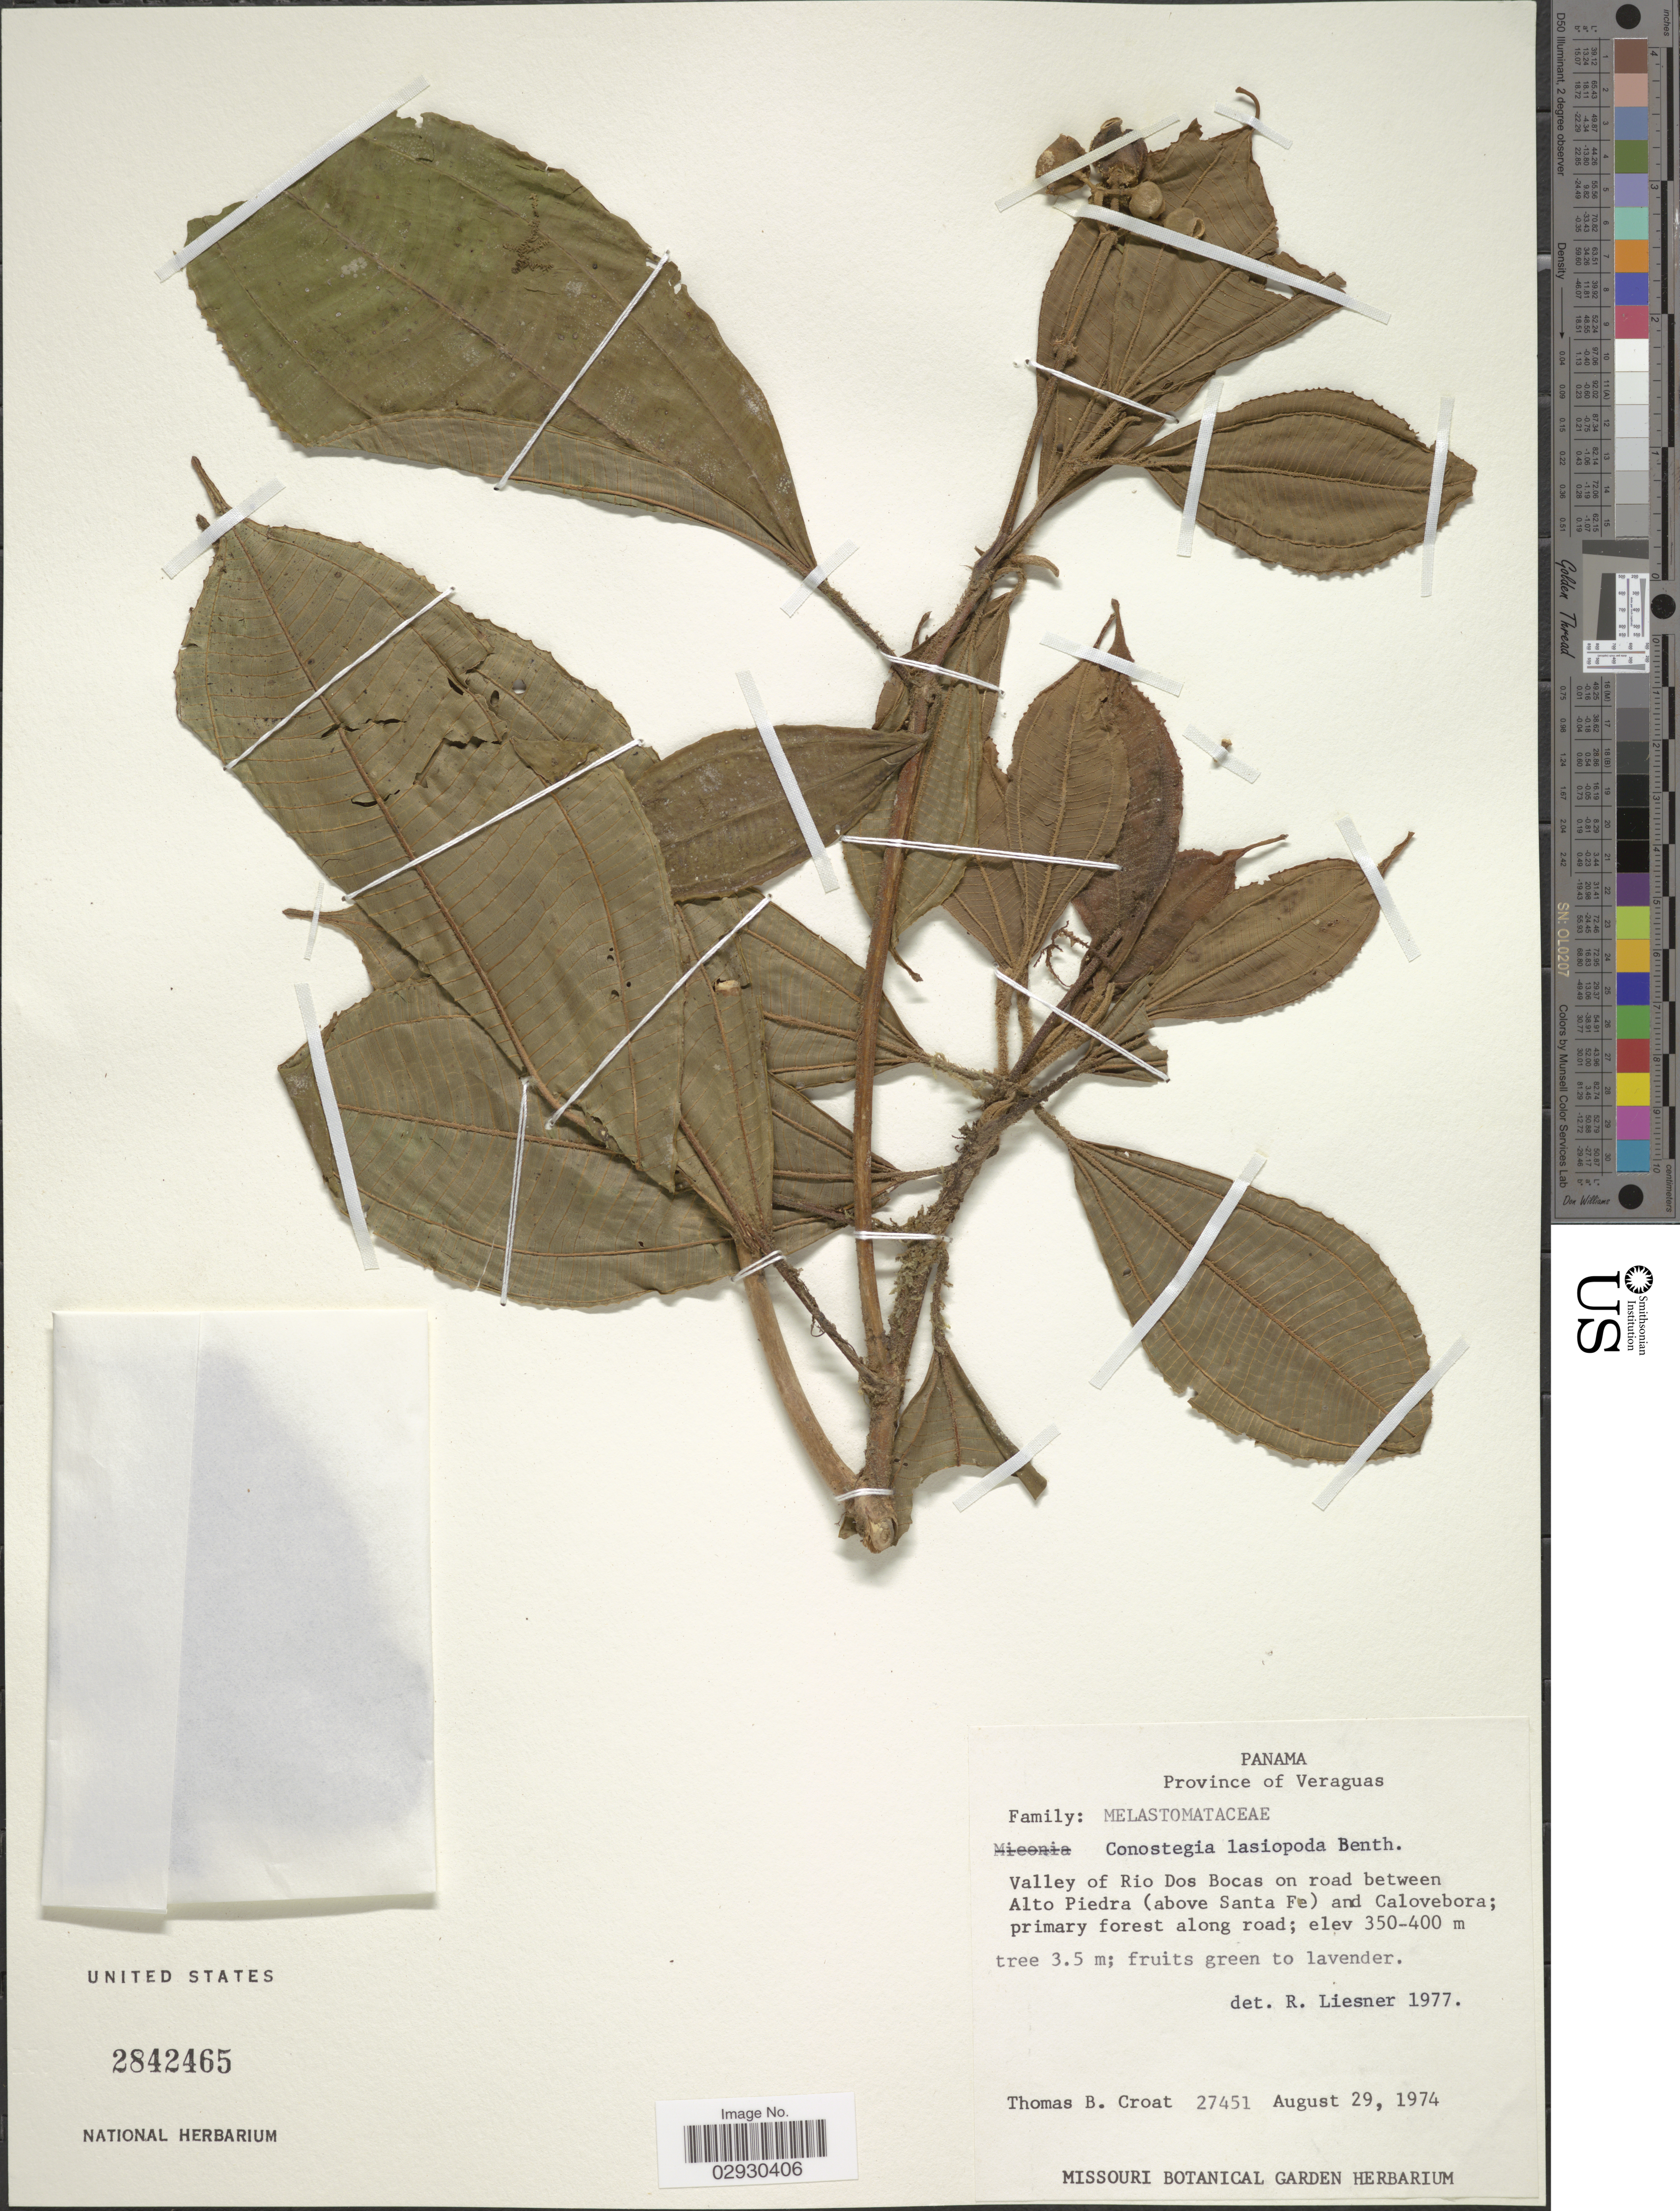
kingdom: Plantae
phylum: Tracheophyta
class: Magnoliopsida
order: Myrtales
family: Melastomataceae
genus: Conostegia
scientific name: Conostegia lasiopoda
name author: Benth.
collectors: T. B. Croat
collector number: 27451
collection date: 1974-08-29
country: Panama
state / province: Veraguas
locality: Province of Veraguas. Valley of Rio Dos Bocas on road between Alto Piedra (above Santa Fe) and Calovebora.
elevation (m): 350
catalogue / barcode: US 2842465